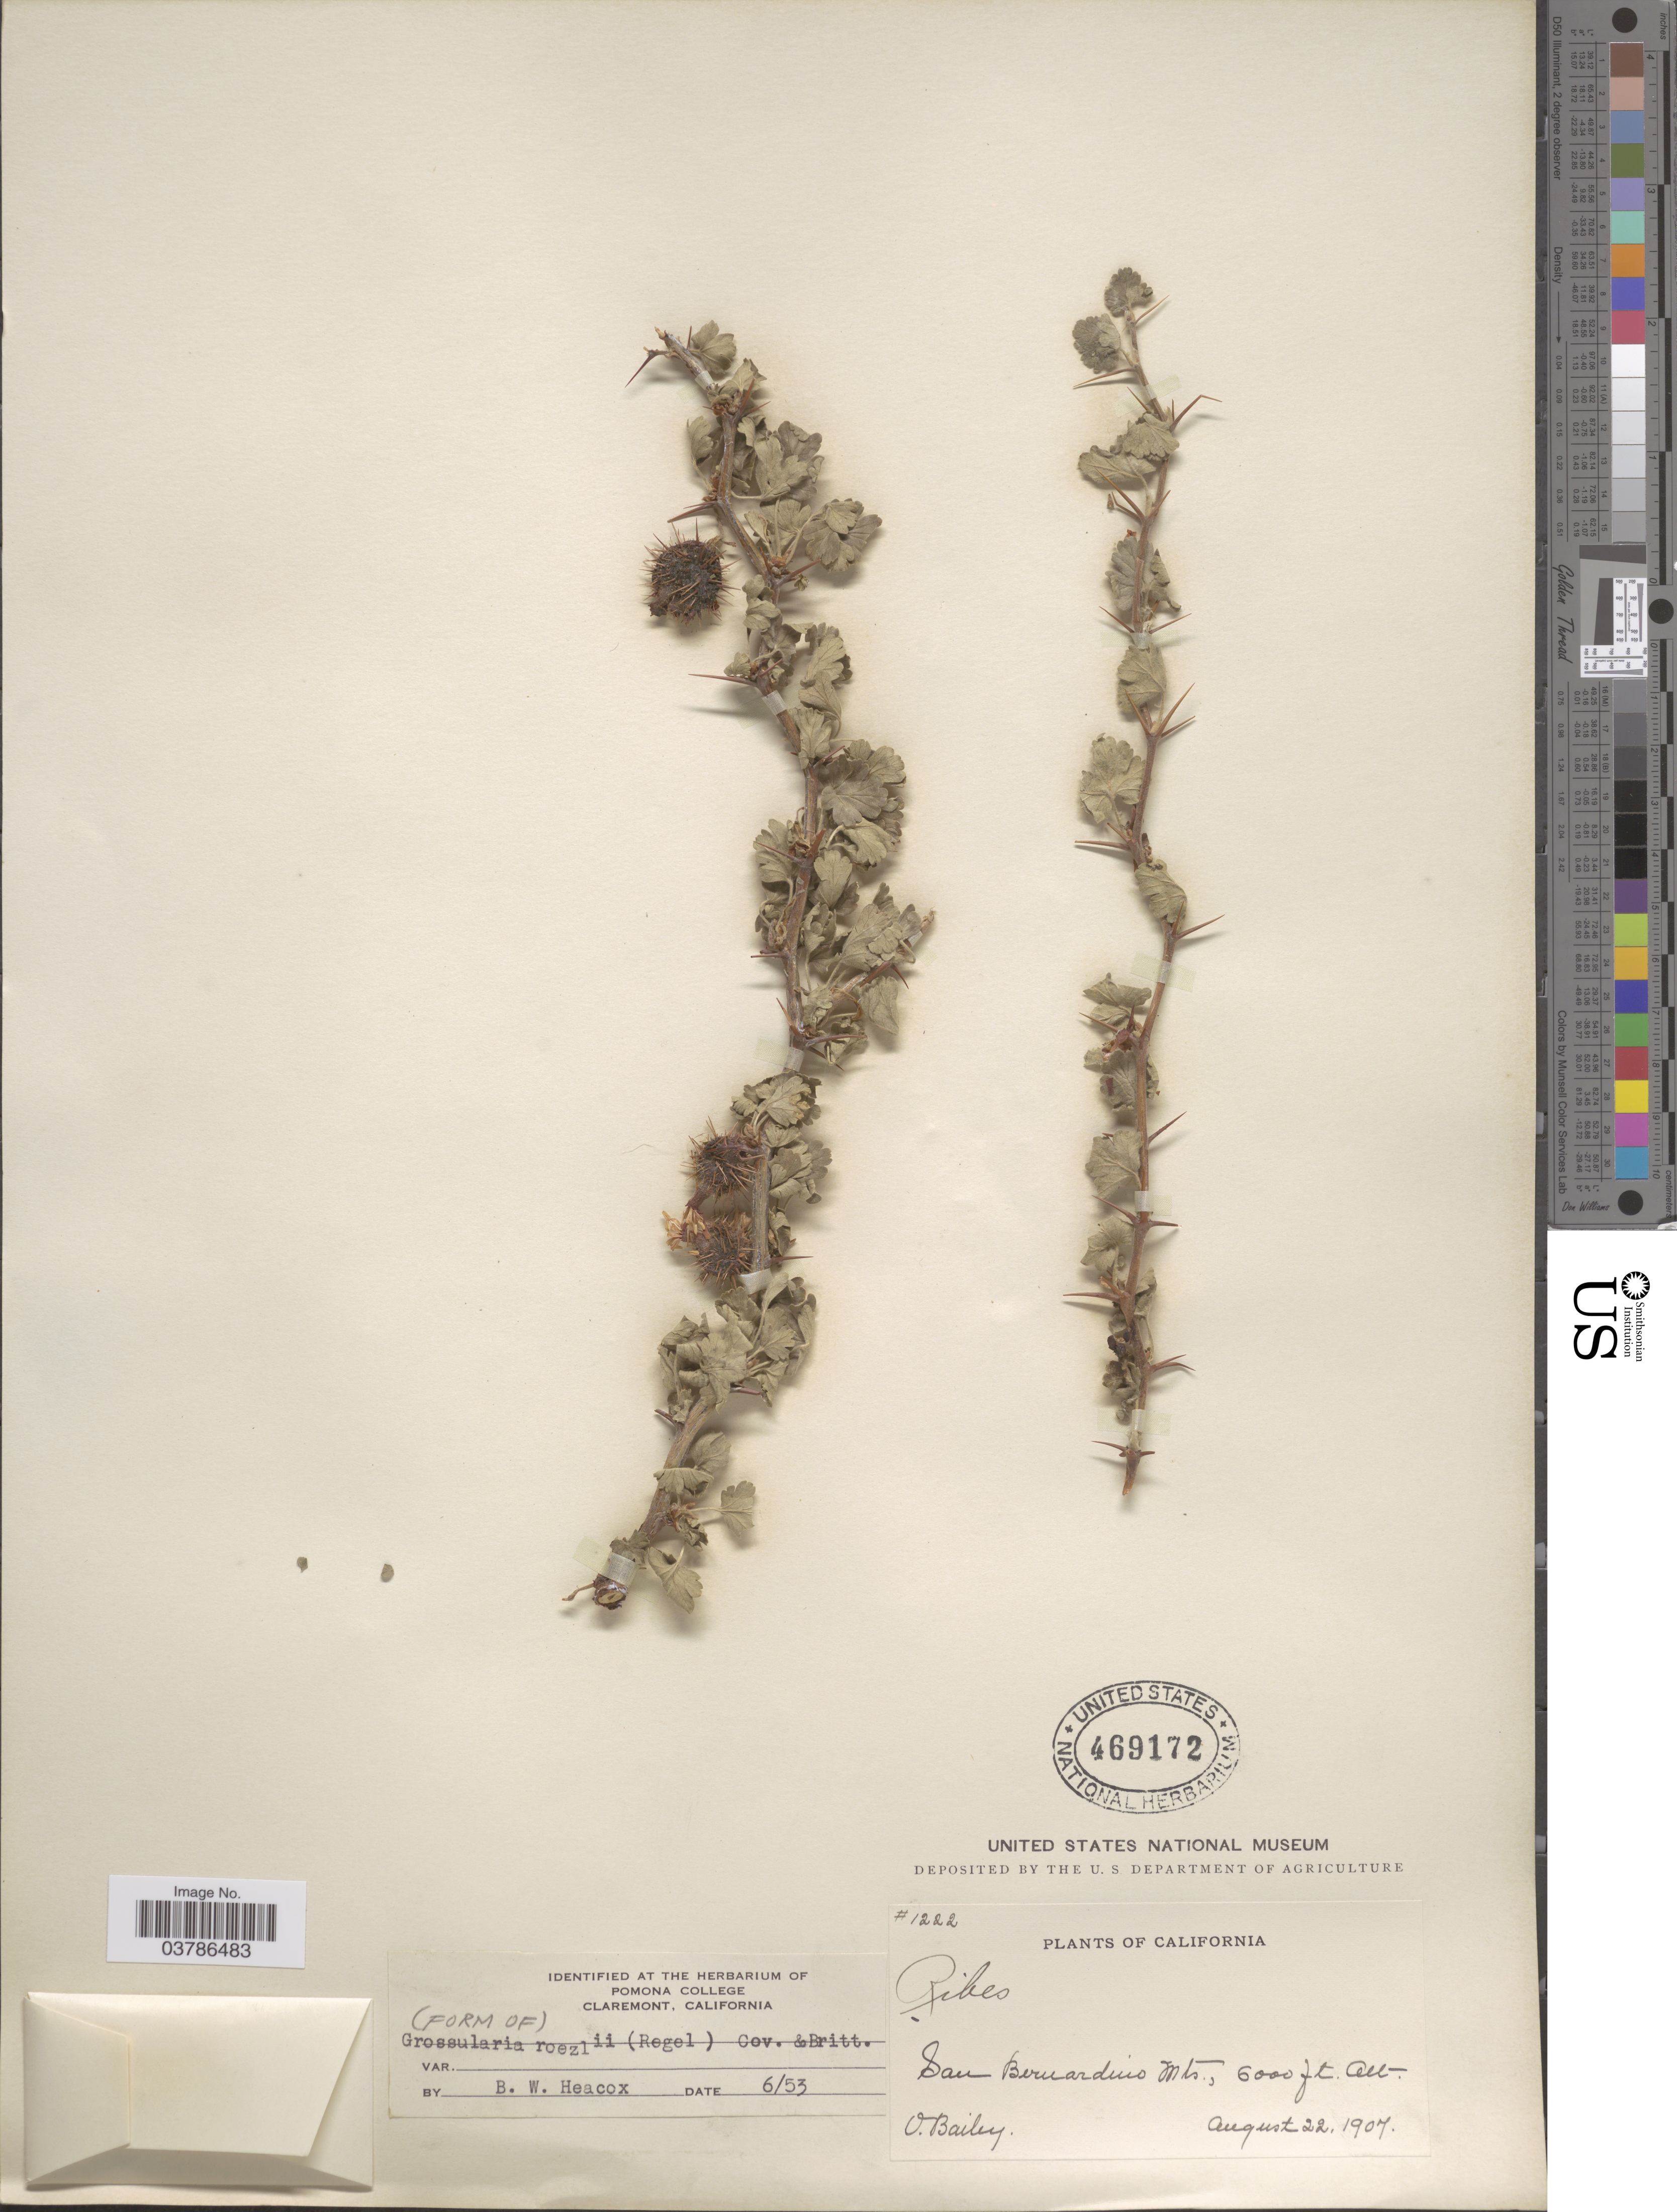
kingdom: Plantae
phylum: Tracheophyta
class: Magnoliopsida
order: Saxifragales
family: Grossulariaceae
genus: Ribes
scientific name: Ribes roezlii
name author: Regel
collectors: O. Bailey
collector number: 1222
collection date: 1907-08-22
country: United States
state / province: California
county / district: San Bernardino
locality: San Bernardino Mts.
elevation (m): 1829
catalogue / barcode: US 469172